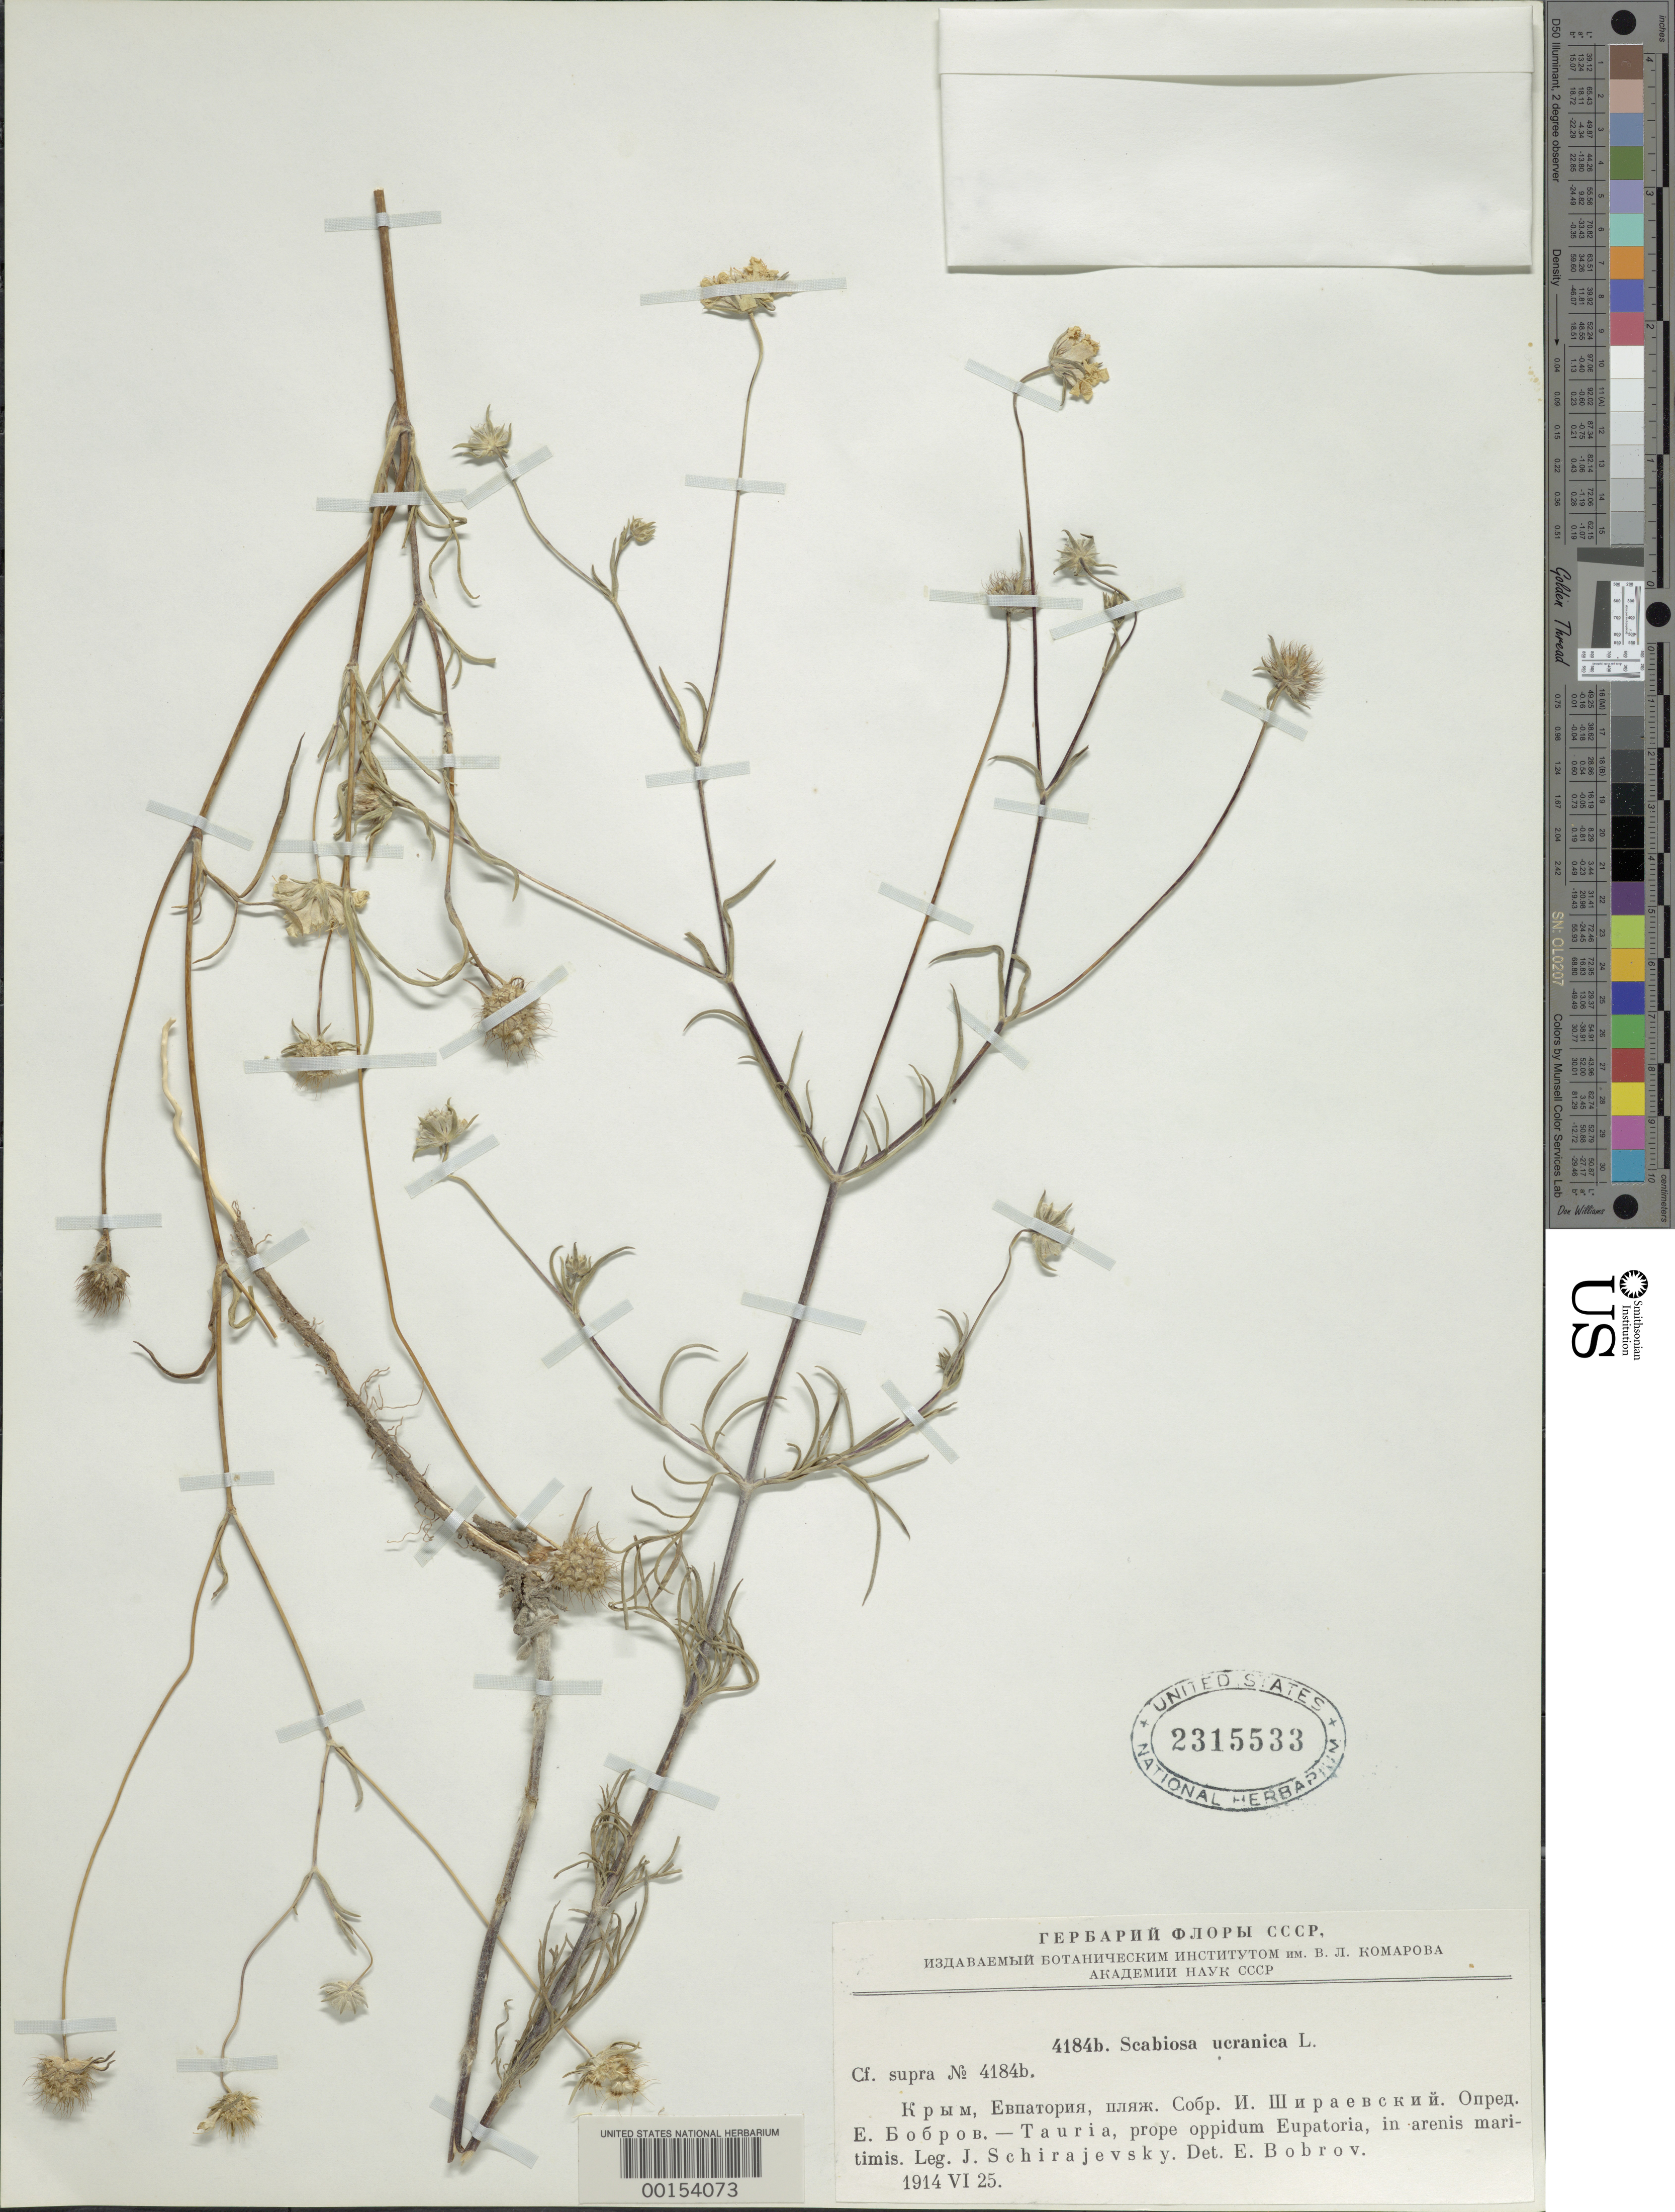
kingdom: Plantae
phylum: Tracheophyta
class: Magnoliopsida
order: Dipsacales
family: Caprifoliaceae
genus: Scabiosa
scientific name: Scabiosa ucranica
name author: L.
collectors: J. Schirajevsky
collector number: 4184b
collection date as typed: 25 Jun 1914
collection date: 1914-06-25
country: Ukraine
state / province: Crimea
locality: Tauria, near Eupatoria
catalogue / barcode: US 231553